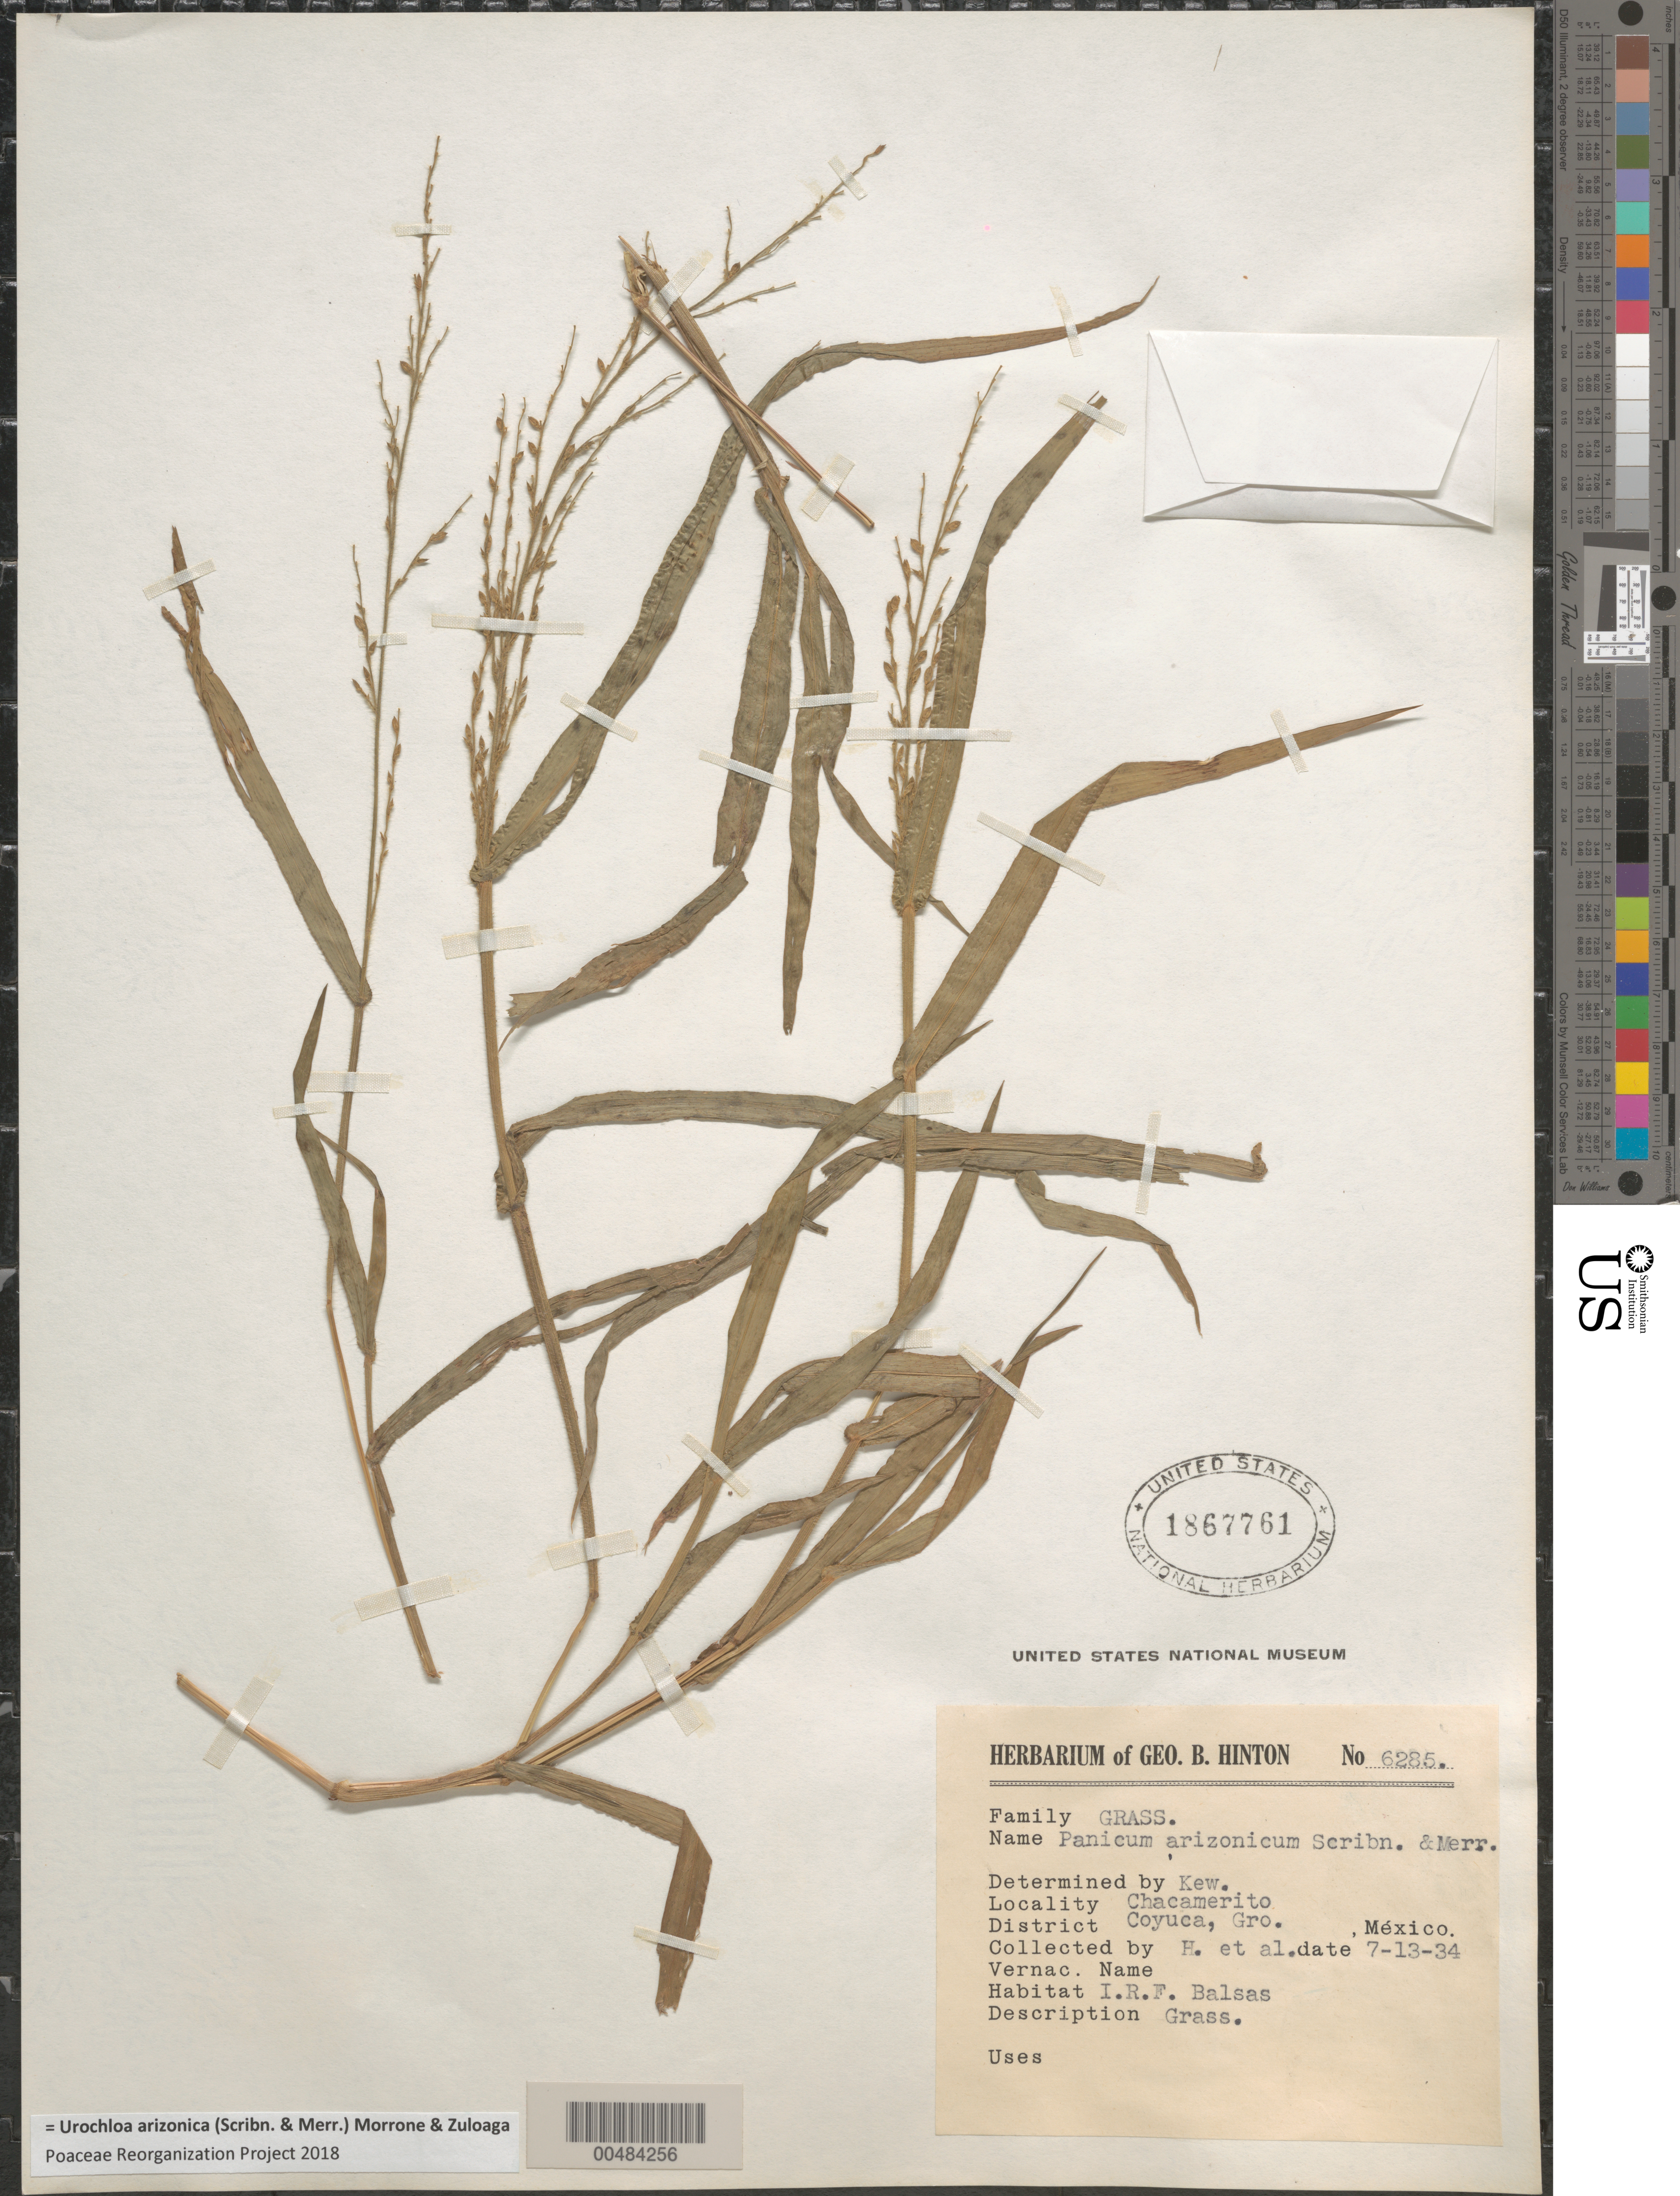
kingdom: Plantae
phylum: Tracheophyta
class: Liliopsida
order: Poales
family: Poaceae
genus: Brachiaria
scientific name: Brachiaria arizonicum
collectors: G. B. Hinton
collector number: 6285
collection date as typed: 13 Jul 1934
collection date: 1934-07-13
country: Mexico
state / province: Guerrero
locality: Coyuca Dist., Chacamerito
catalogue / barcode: US 1867761